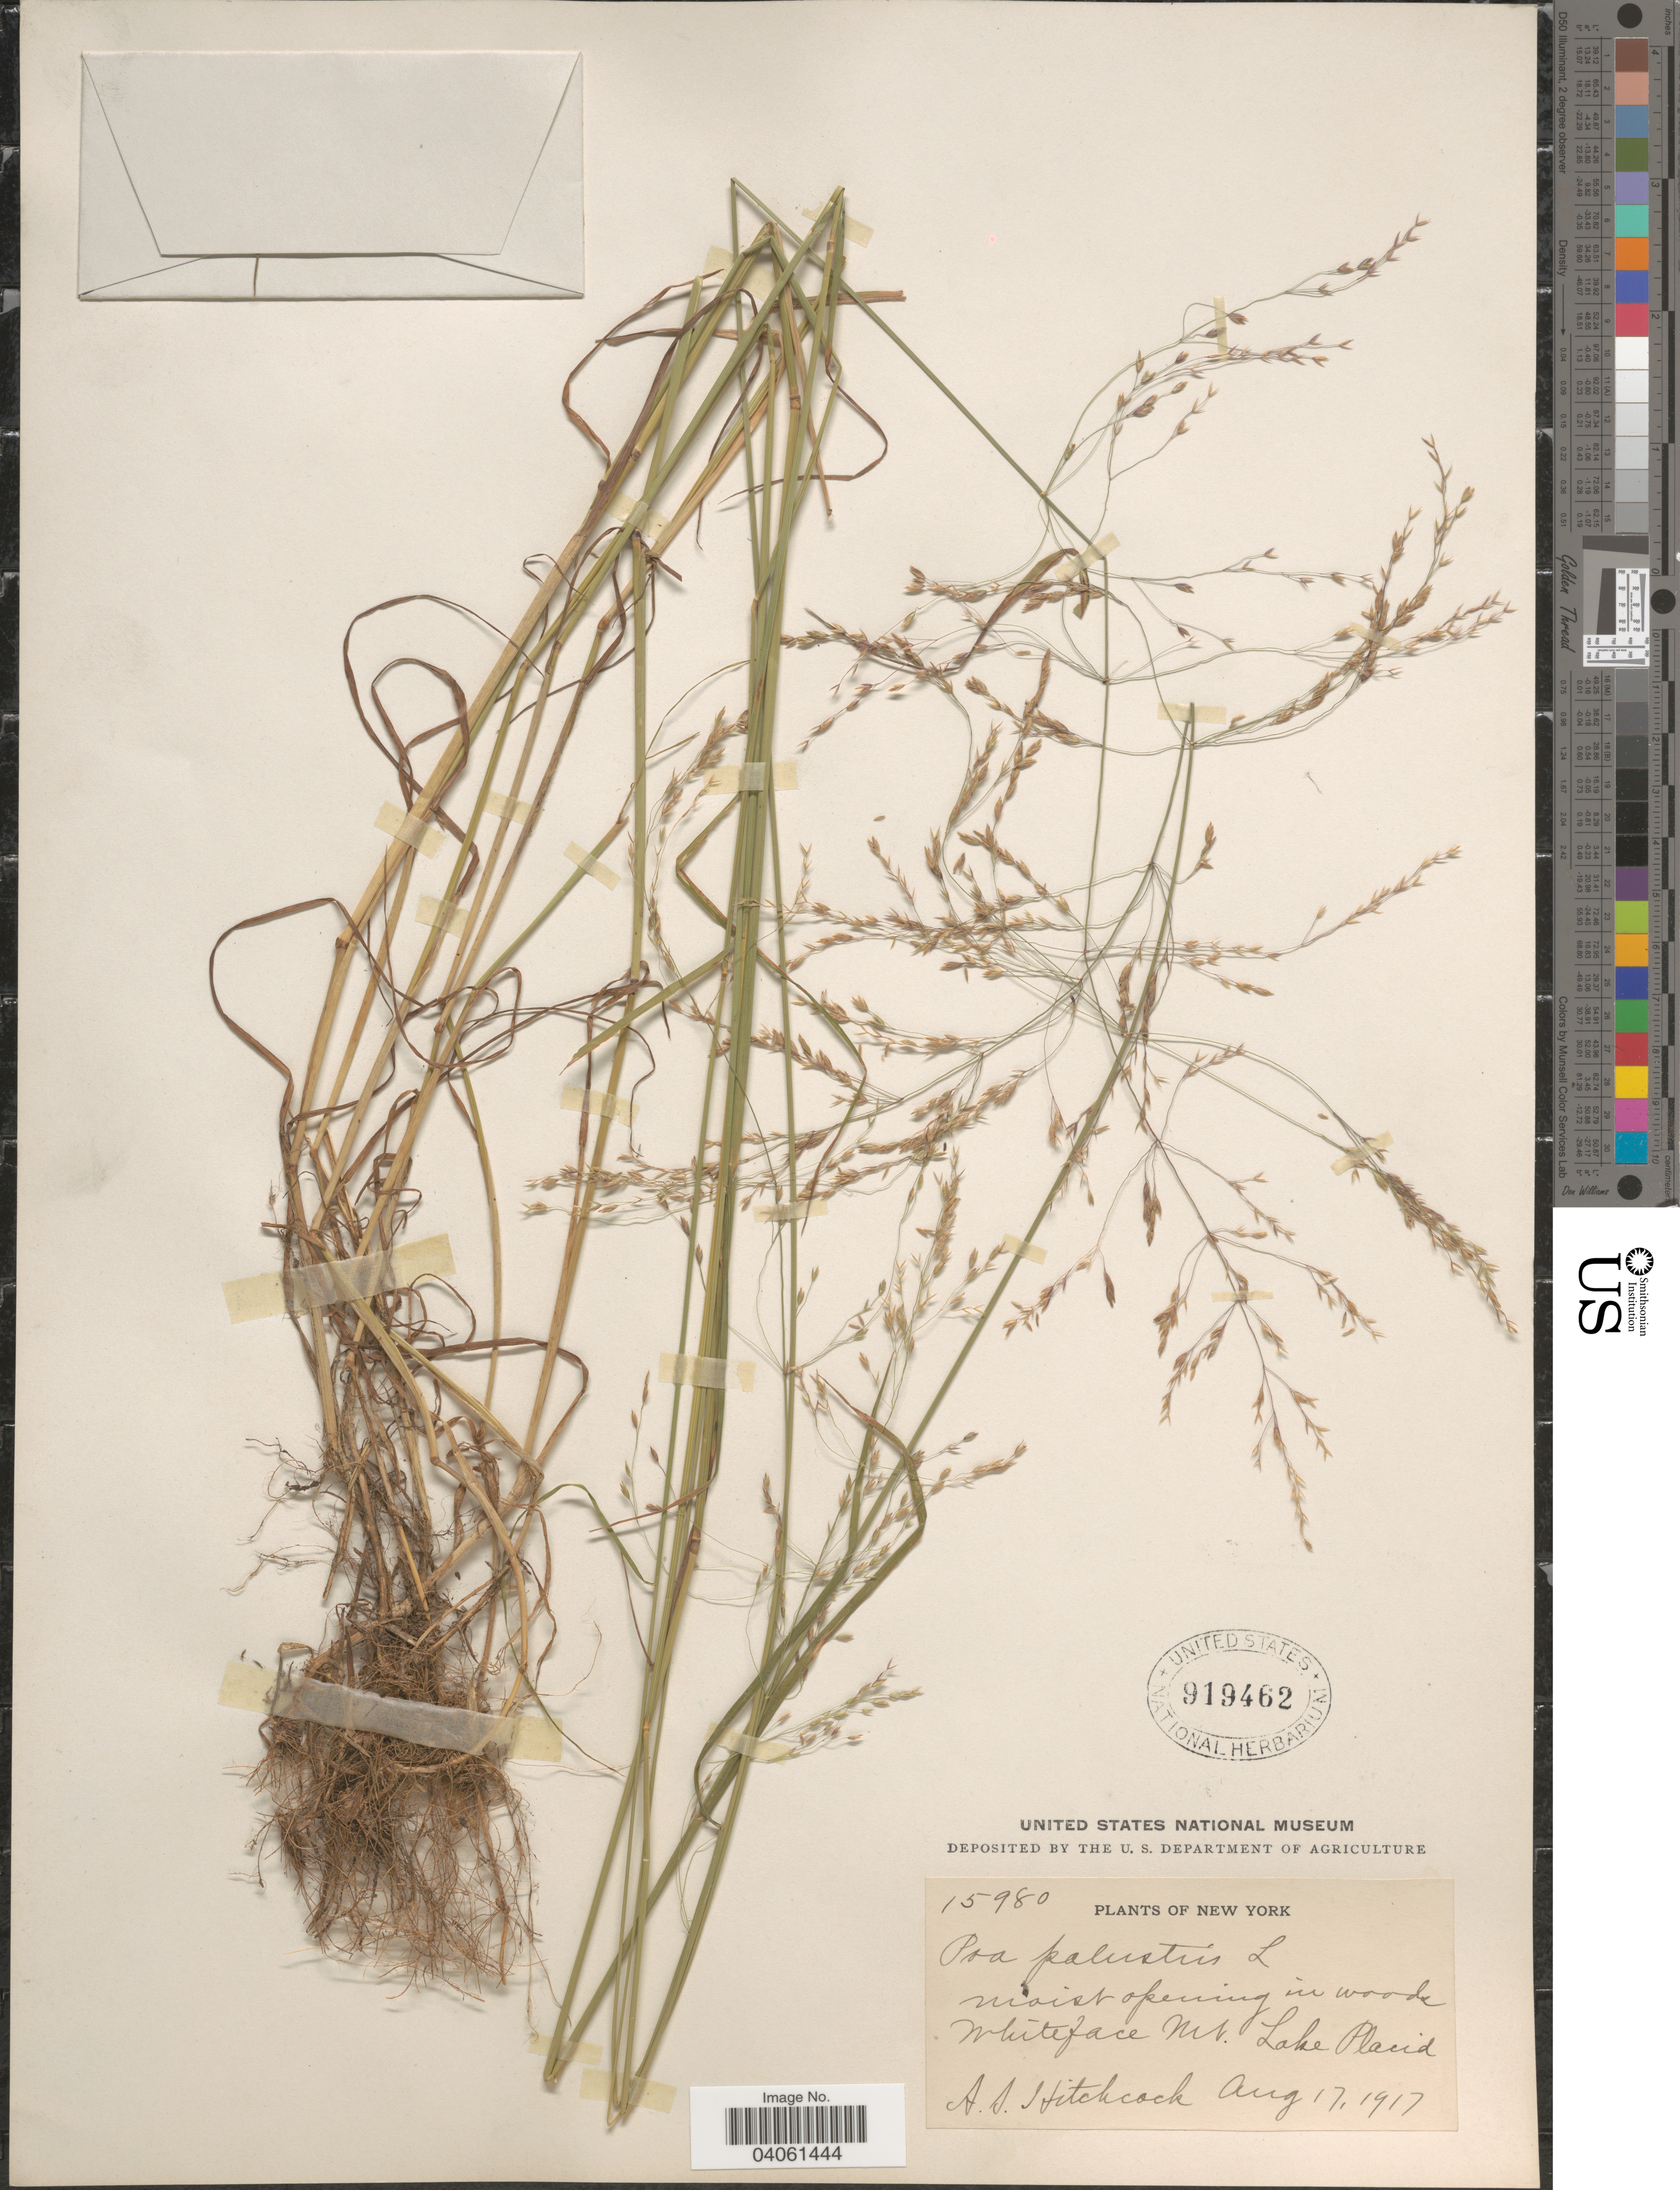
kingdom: Plantae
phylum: Tracheophyta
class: Liliopsida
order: Poales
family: Poaceae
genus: Poa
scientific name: Poa palustris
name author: L.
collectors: A. S. Hitchcock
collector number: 15980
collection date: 1917-08-17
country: United States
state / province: New York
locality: Whiteface Mt. Lake Placid.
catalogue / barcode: US 919462